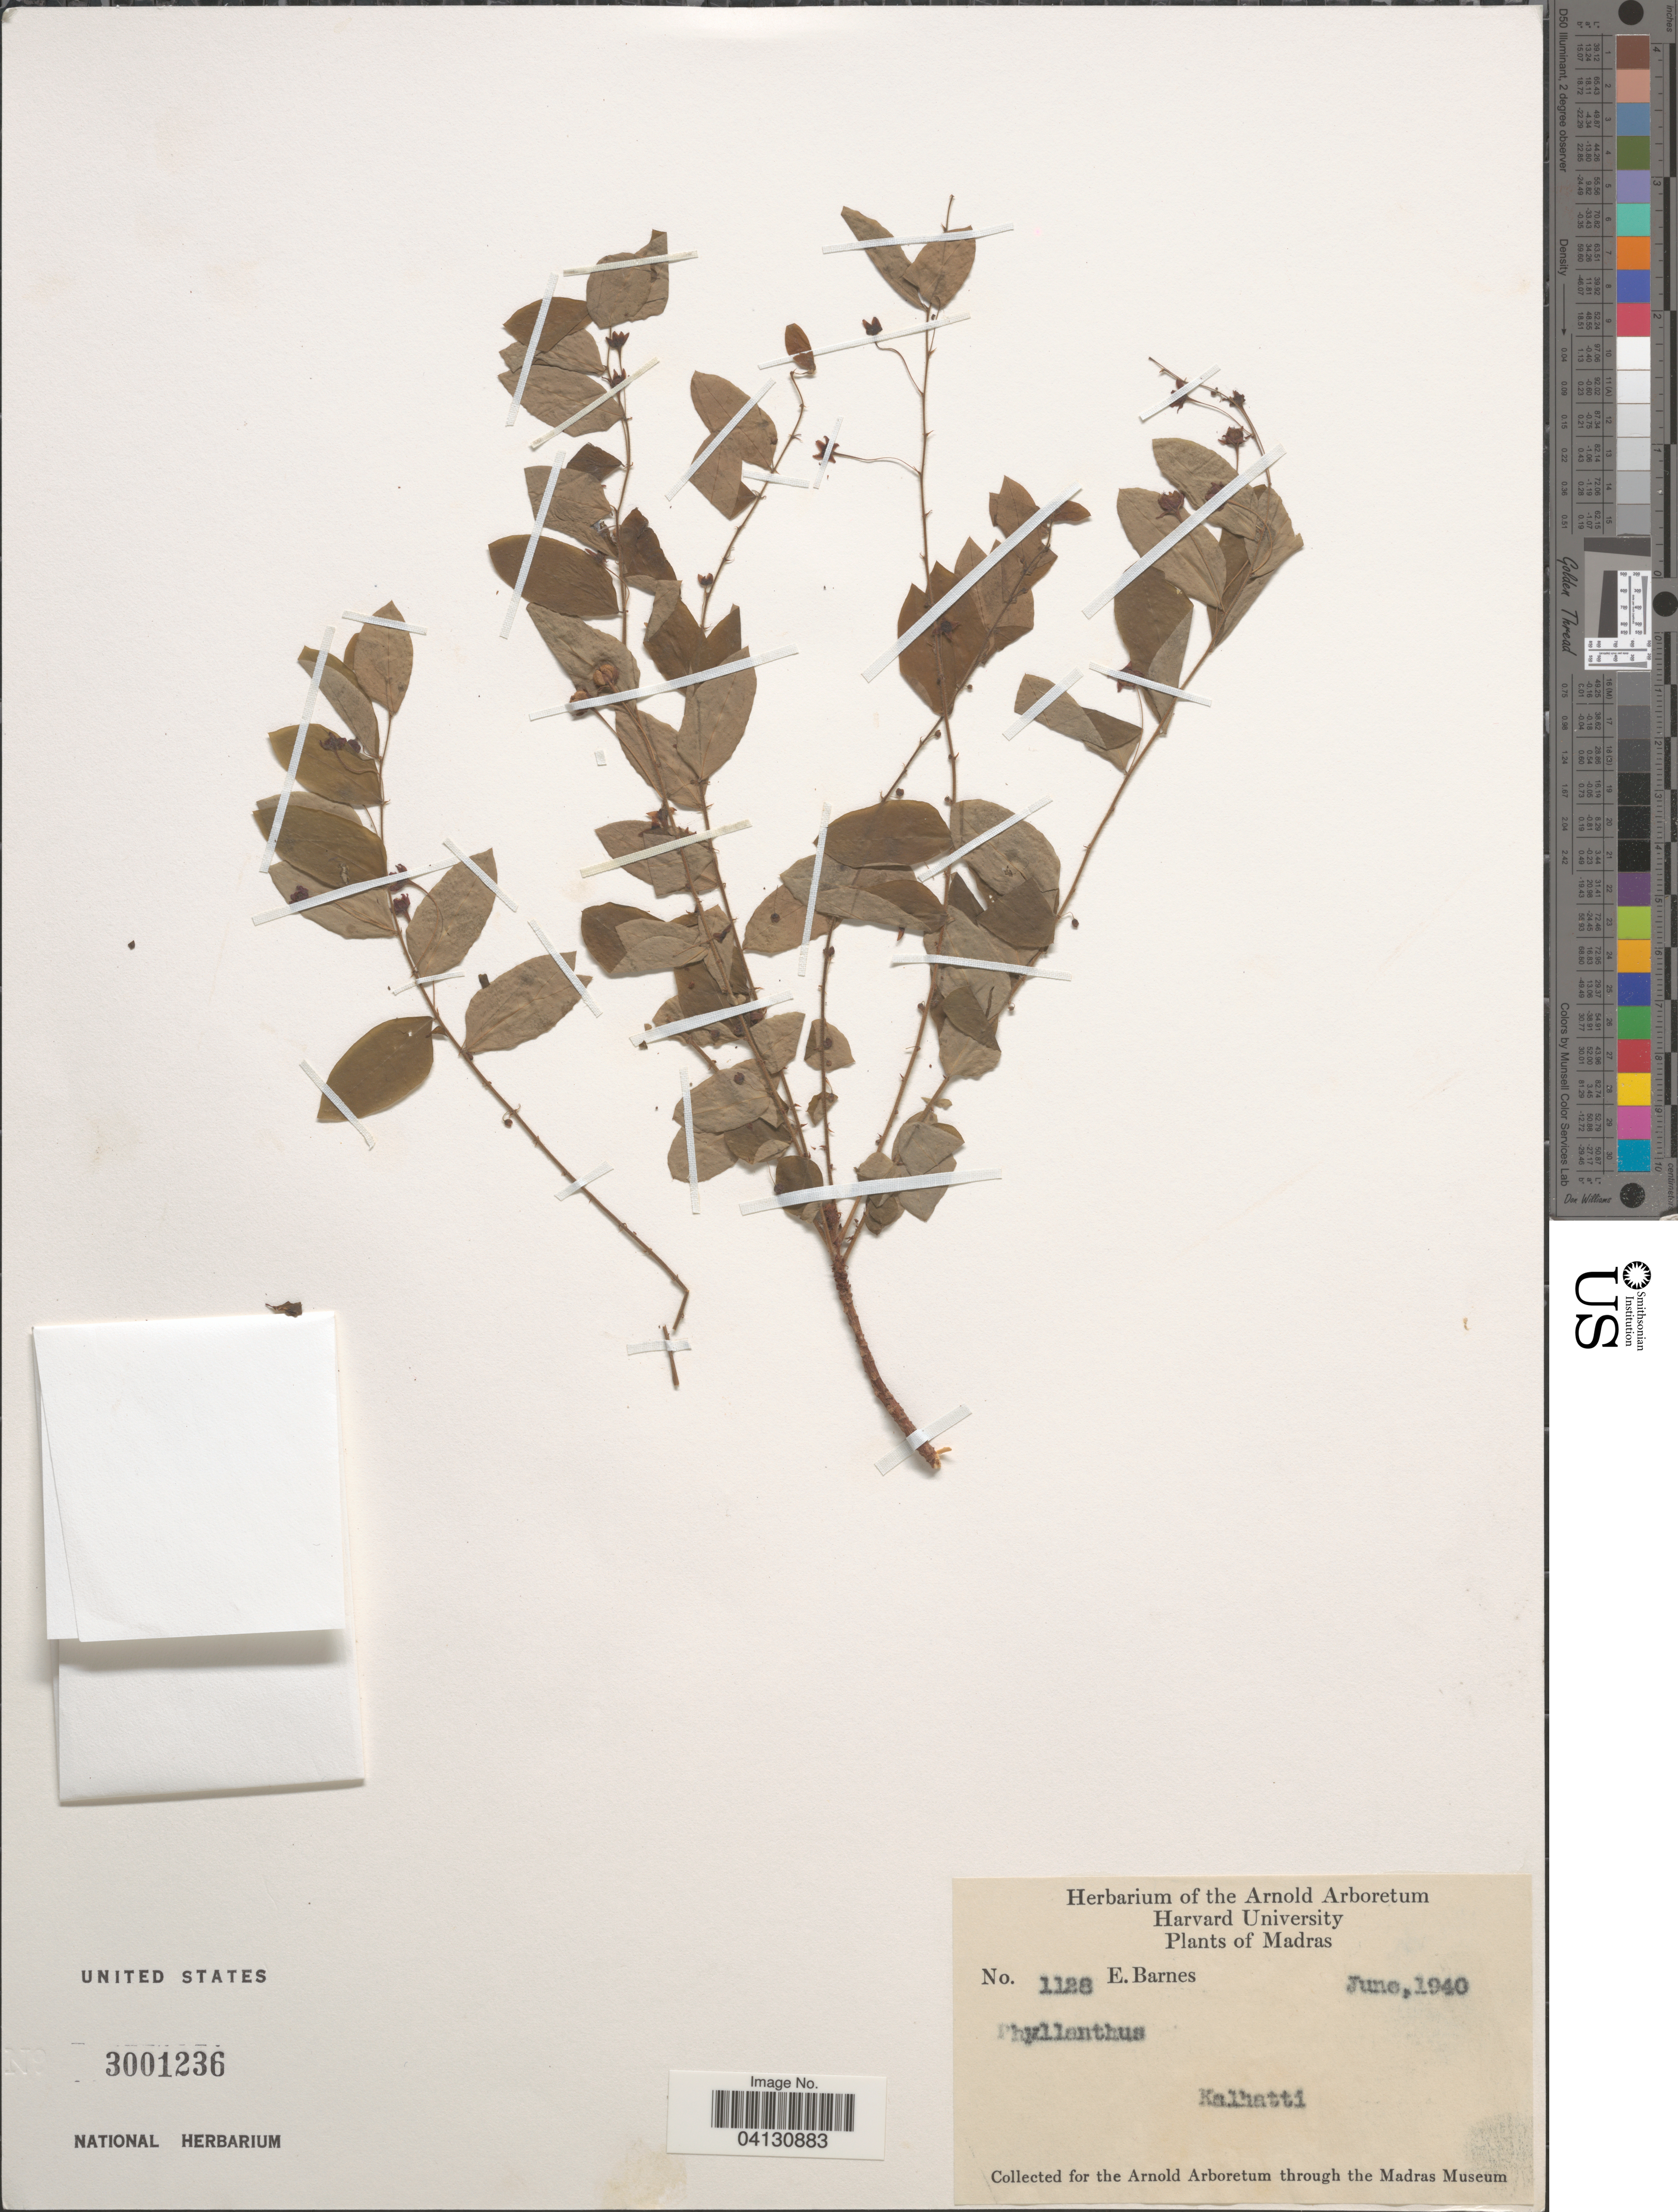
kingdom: Plantae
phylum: Tracheophyta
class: Magnoliopsida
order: Malpighiales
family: Phyllanthaceae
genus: Phyllanthus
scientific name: Phyllanthus sp.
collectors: E. Barnes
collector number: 1128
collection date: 1940-06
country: India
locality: Madras. Kalhatti.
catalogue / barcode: US 3001236